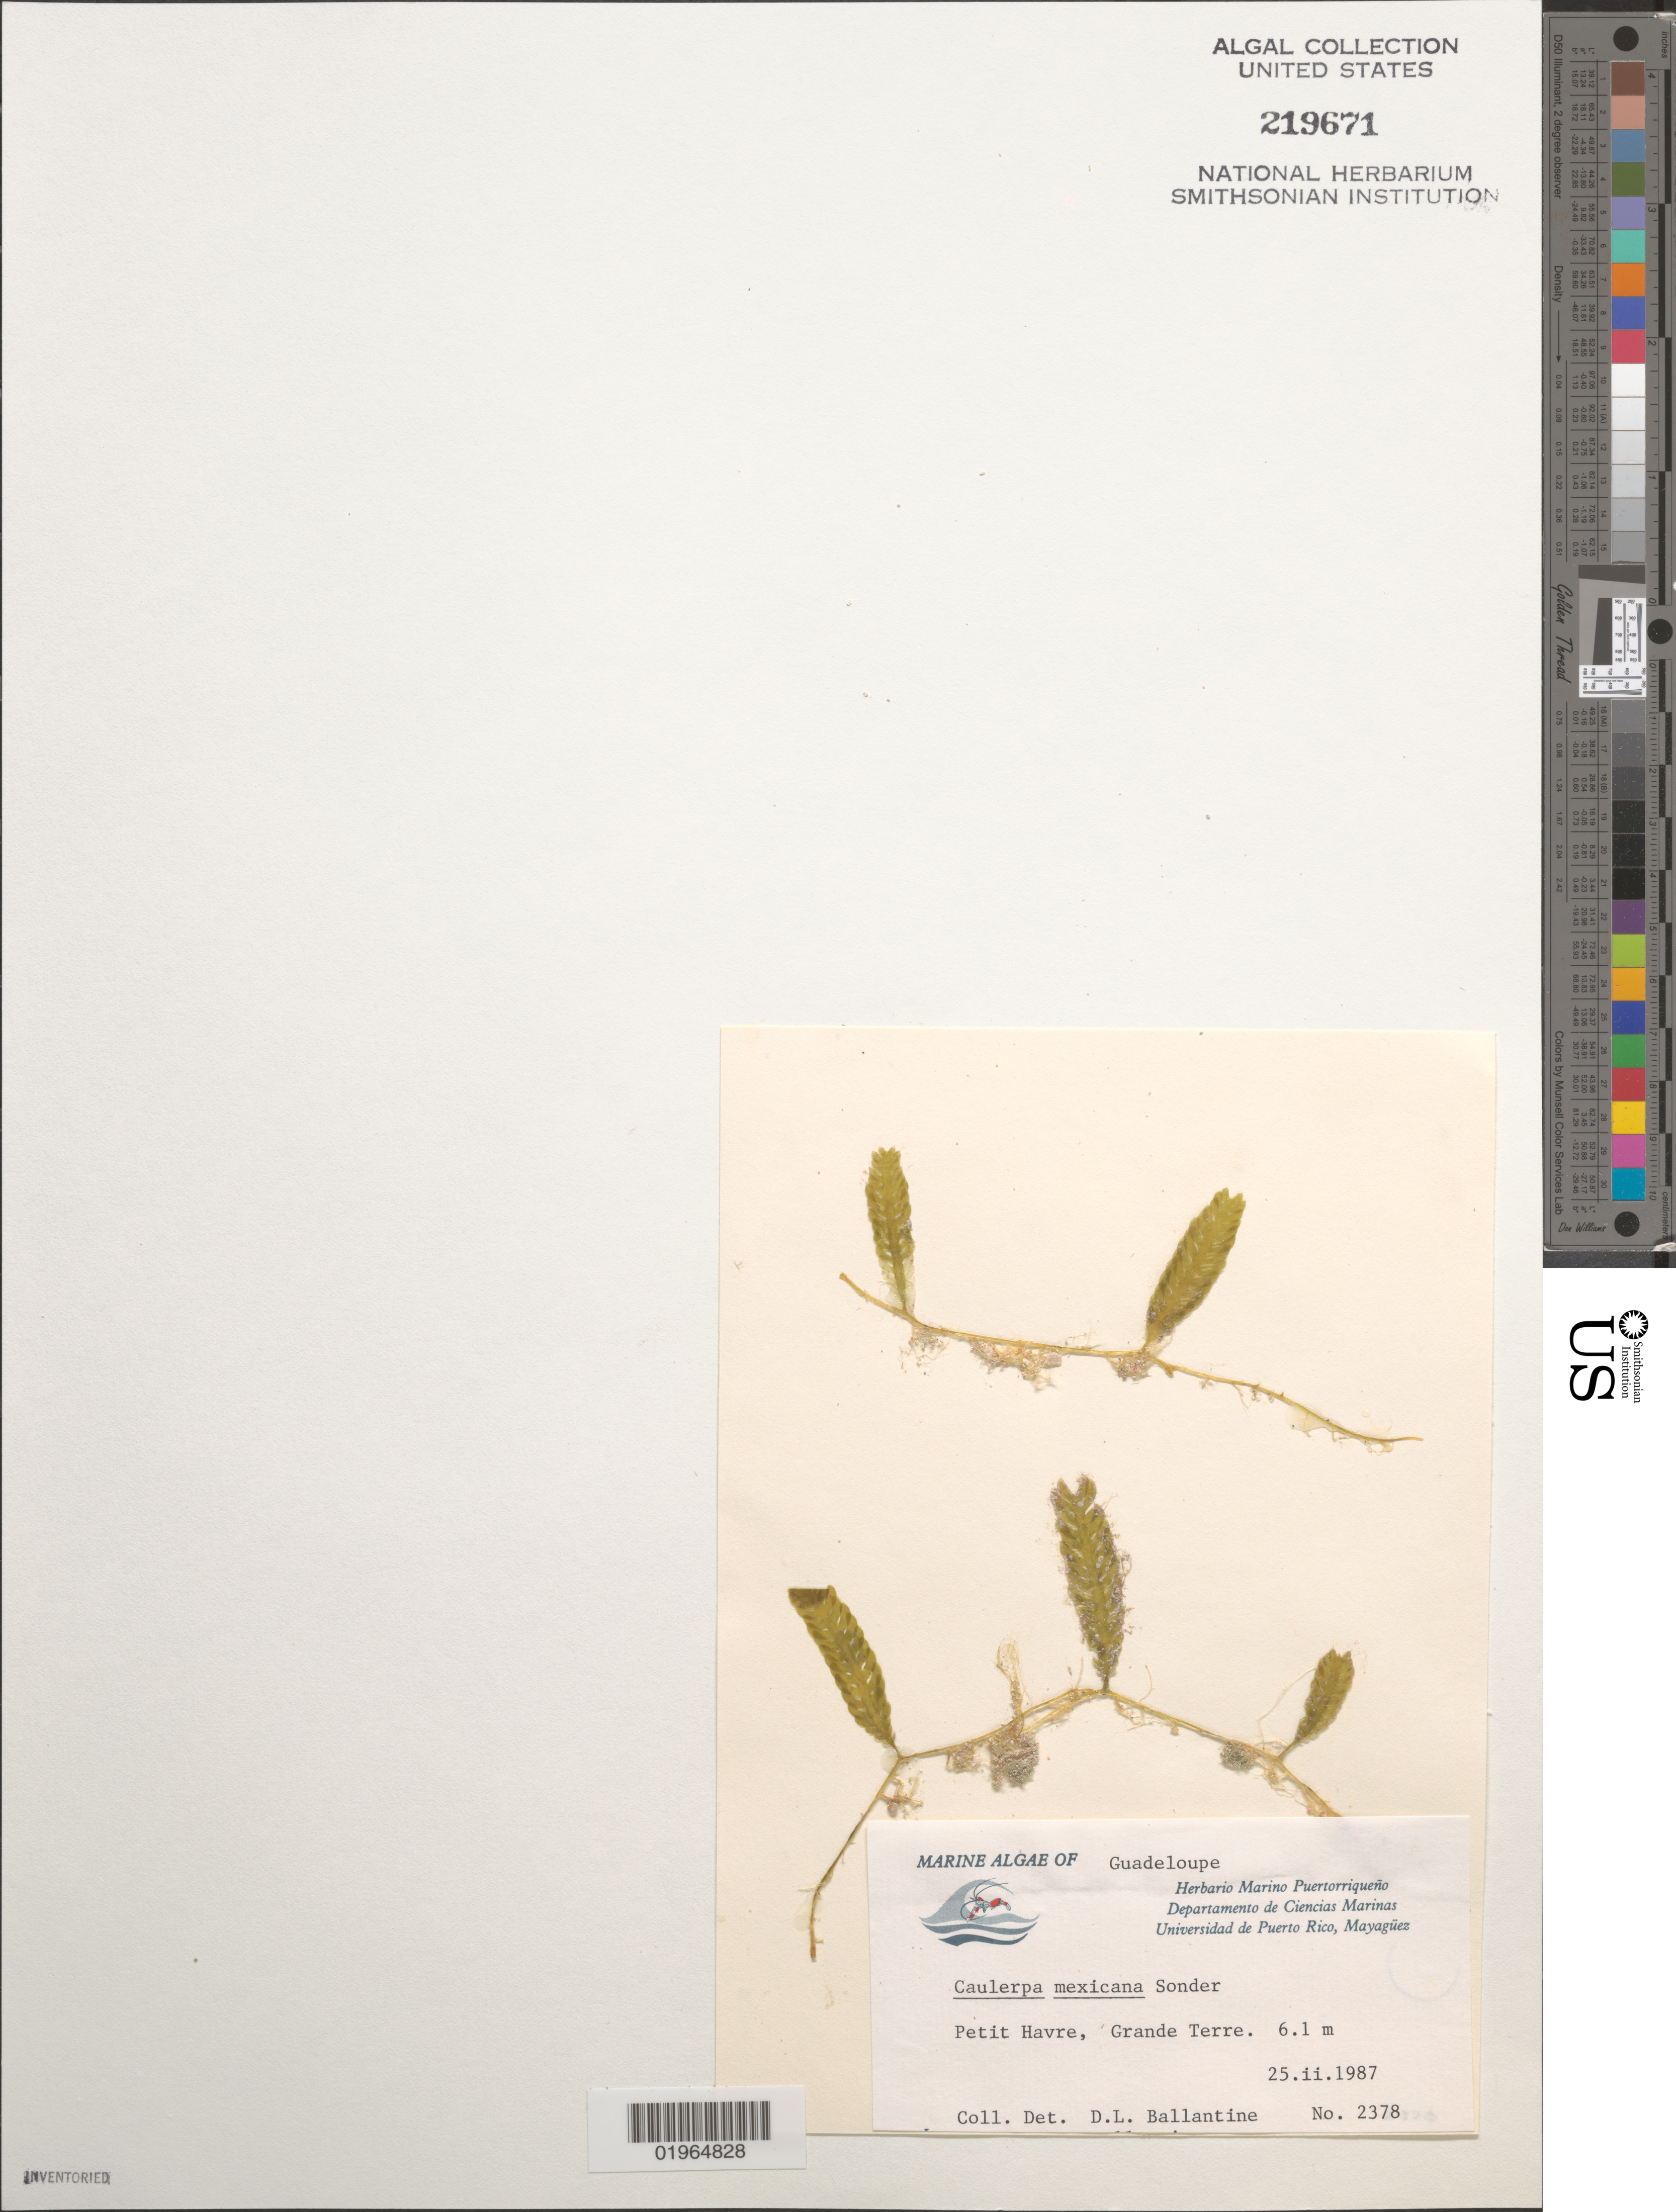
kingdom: Plantae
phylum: Chlorophyta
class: Ulvophyceae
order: Bryopsidales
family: Caulerpaceae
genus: Caulerpa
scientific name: Caulerpa mexicana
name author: Sond. ex Kütz.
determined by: Ballantine, D. L.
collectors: D.L. Ballantine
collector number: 2378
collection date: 1987-02-25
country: Guadeloupe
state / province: Grande Terre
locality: Petit Havre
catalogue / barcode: US 219671